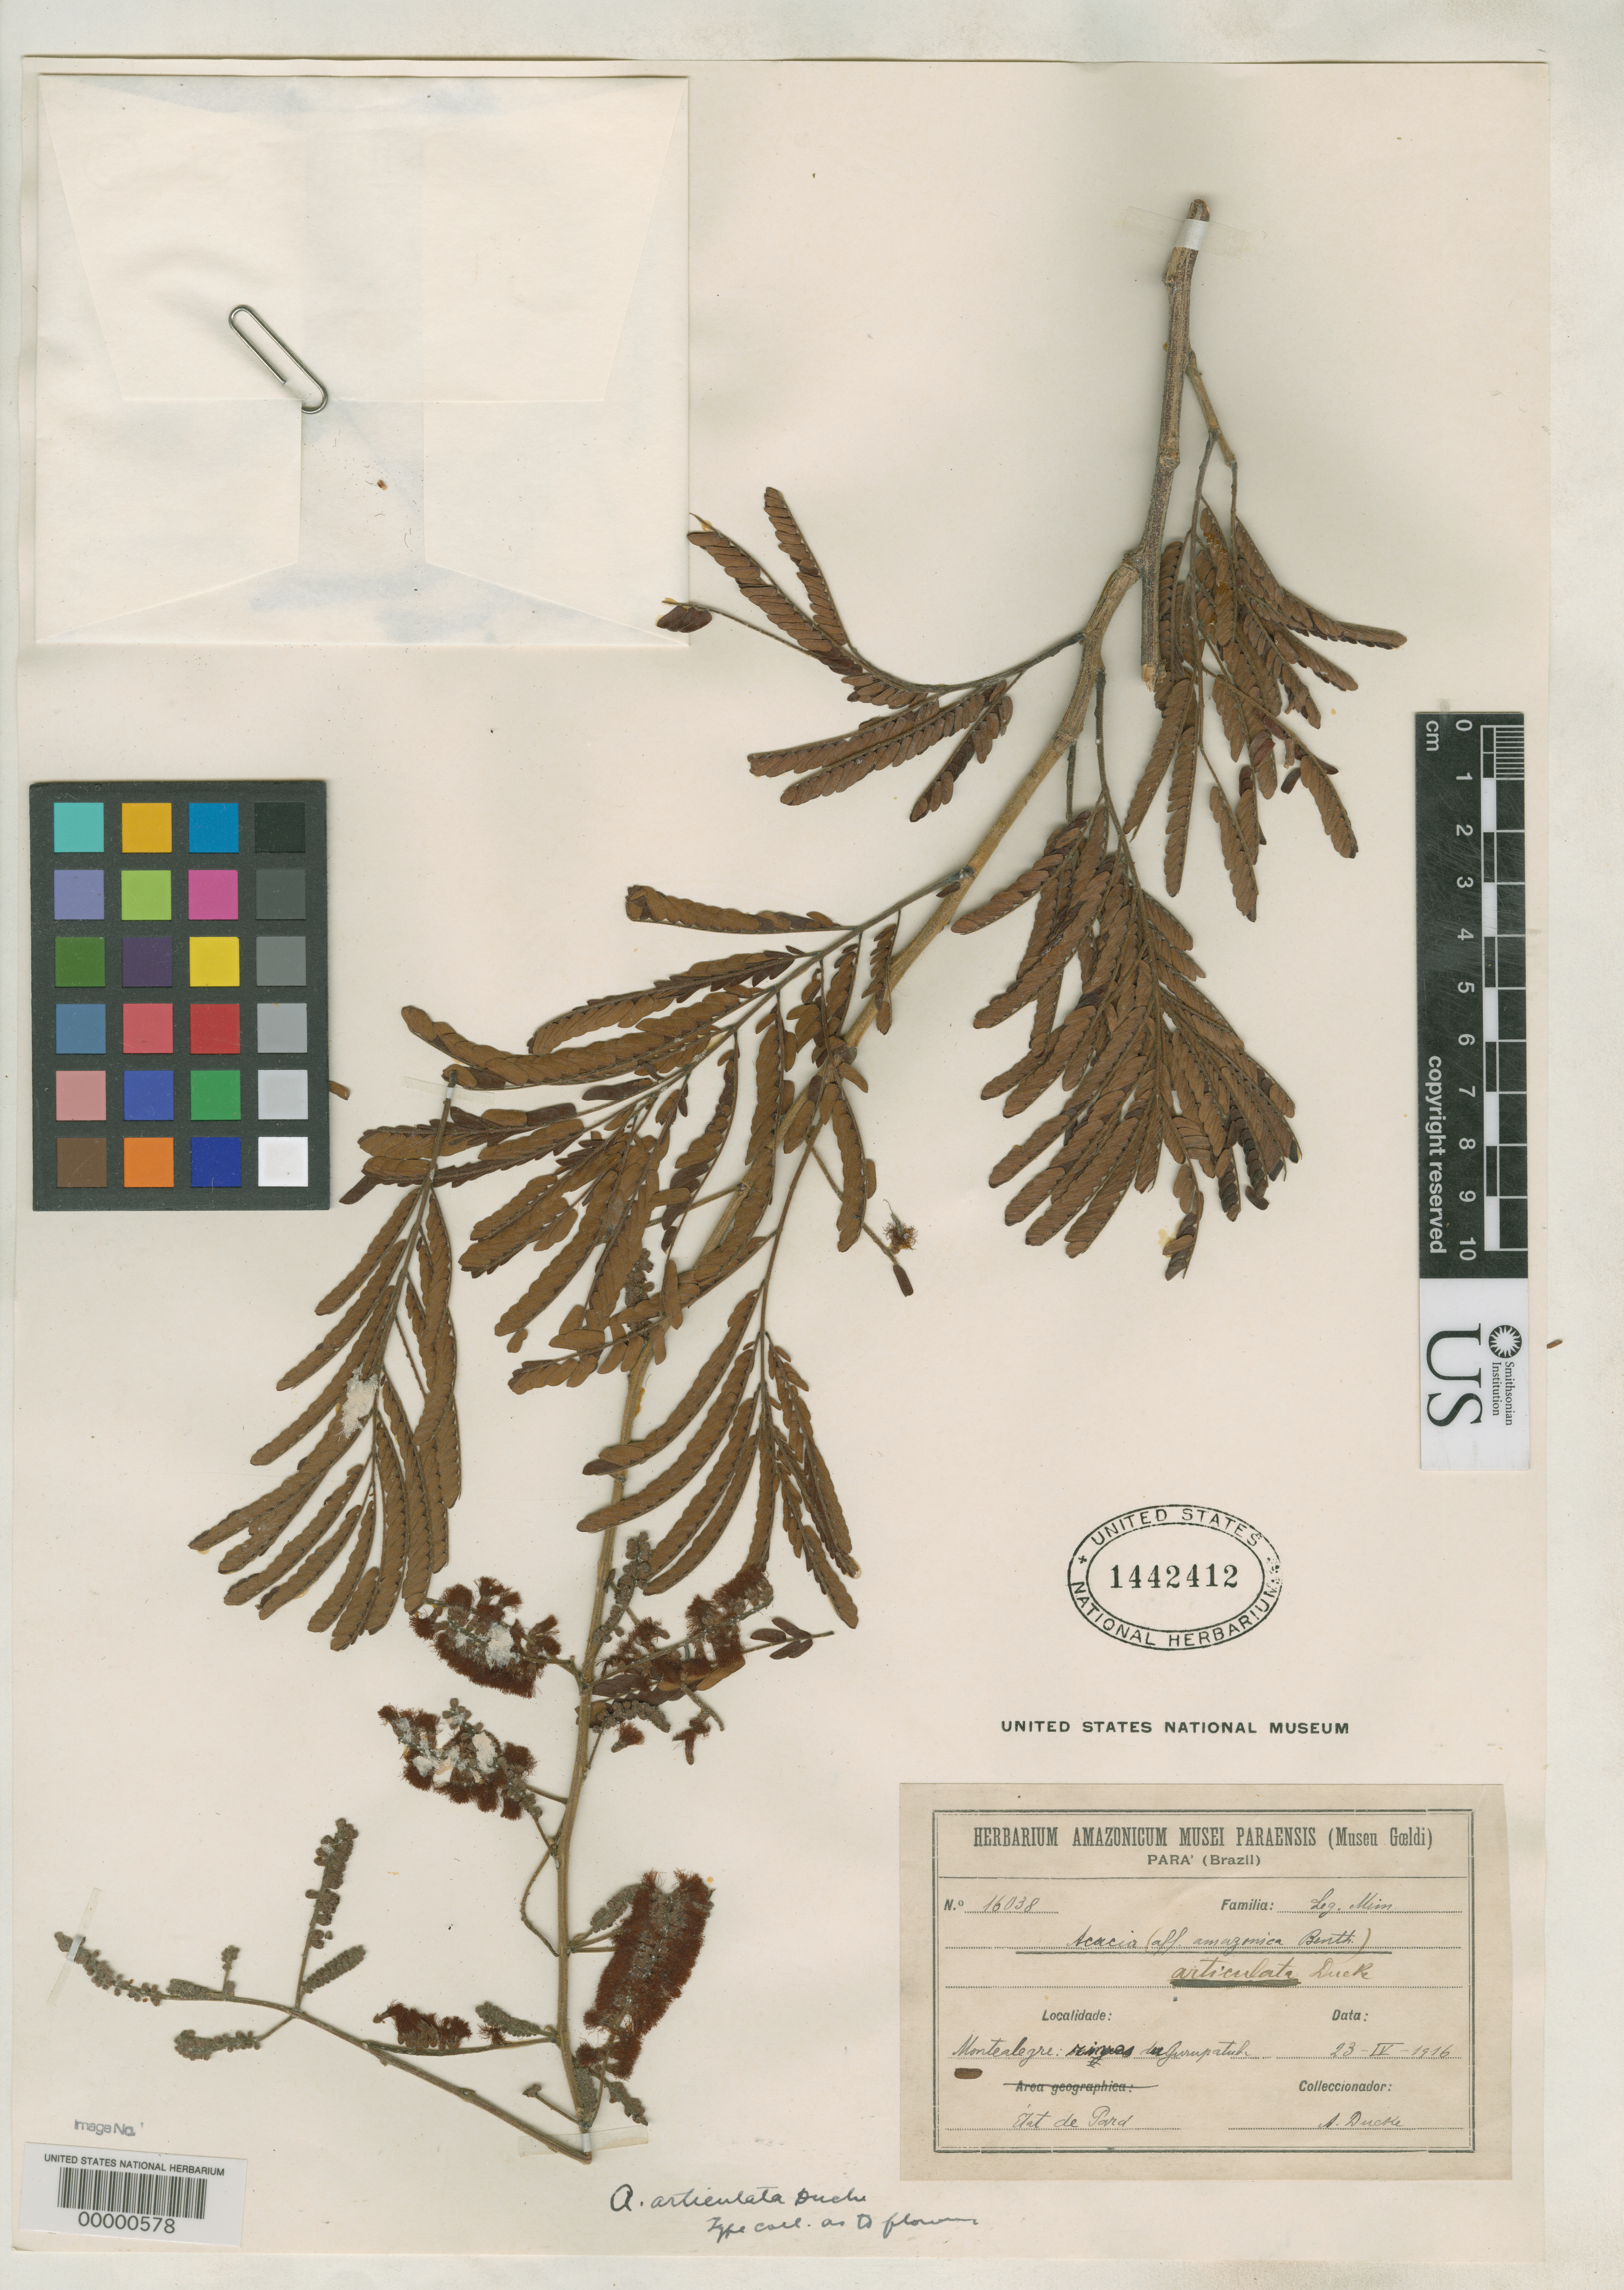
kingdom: Plantae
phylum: Tracheophyta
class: Magnoliopsida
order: Fabales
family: Fabaceae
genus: Acacia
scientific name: Acacia articulata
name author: Ducke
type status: Isosyntype; Isolectotype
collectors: A. Ducke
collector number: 16038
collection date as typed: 23 Apr 1916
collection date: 1916-04-23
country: Brazil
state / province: Pará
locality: Montealegre: rivas du Gurupatuba.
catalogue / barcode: US 1442412